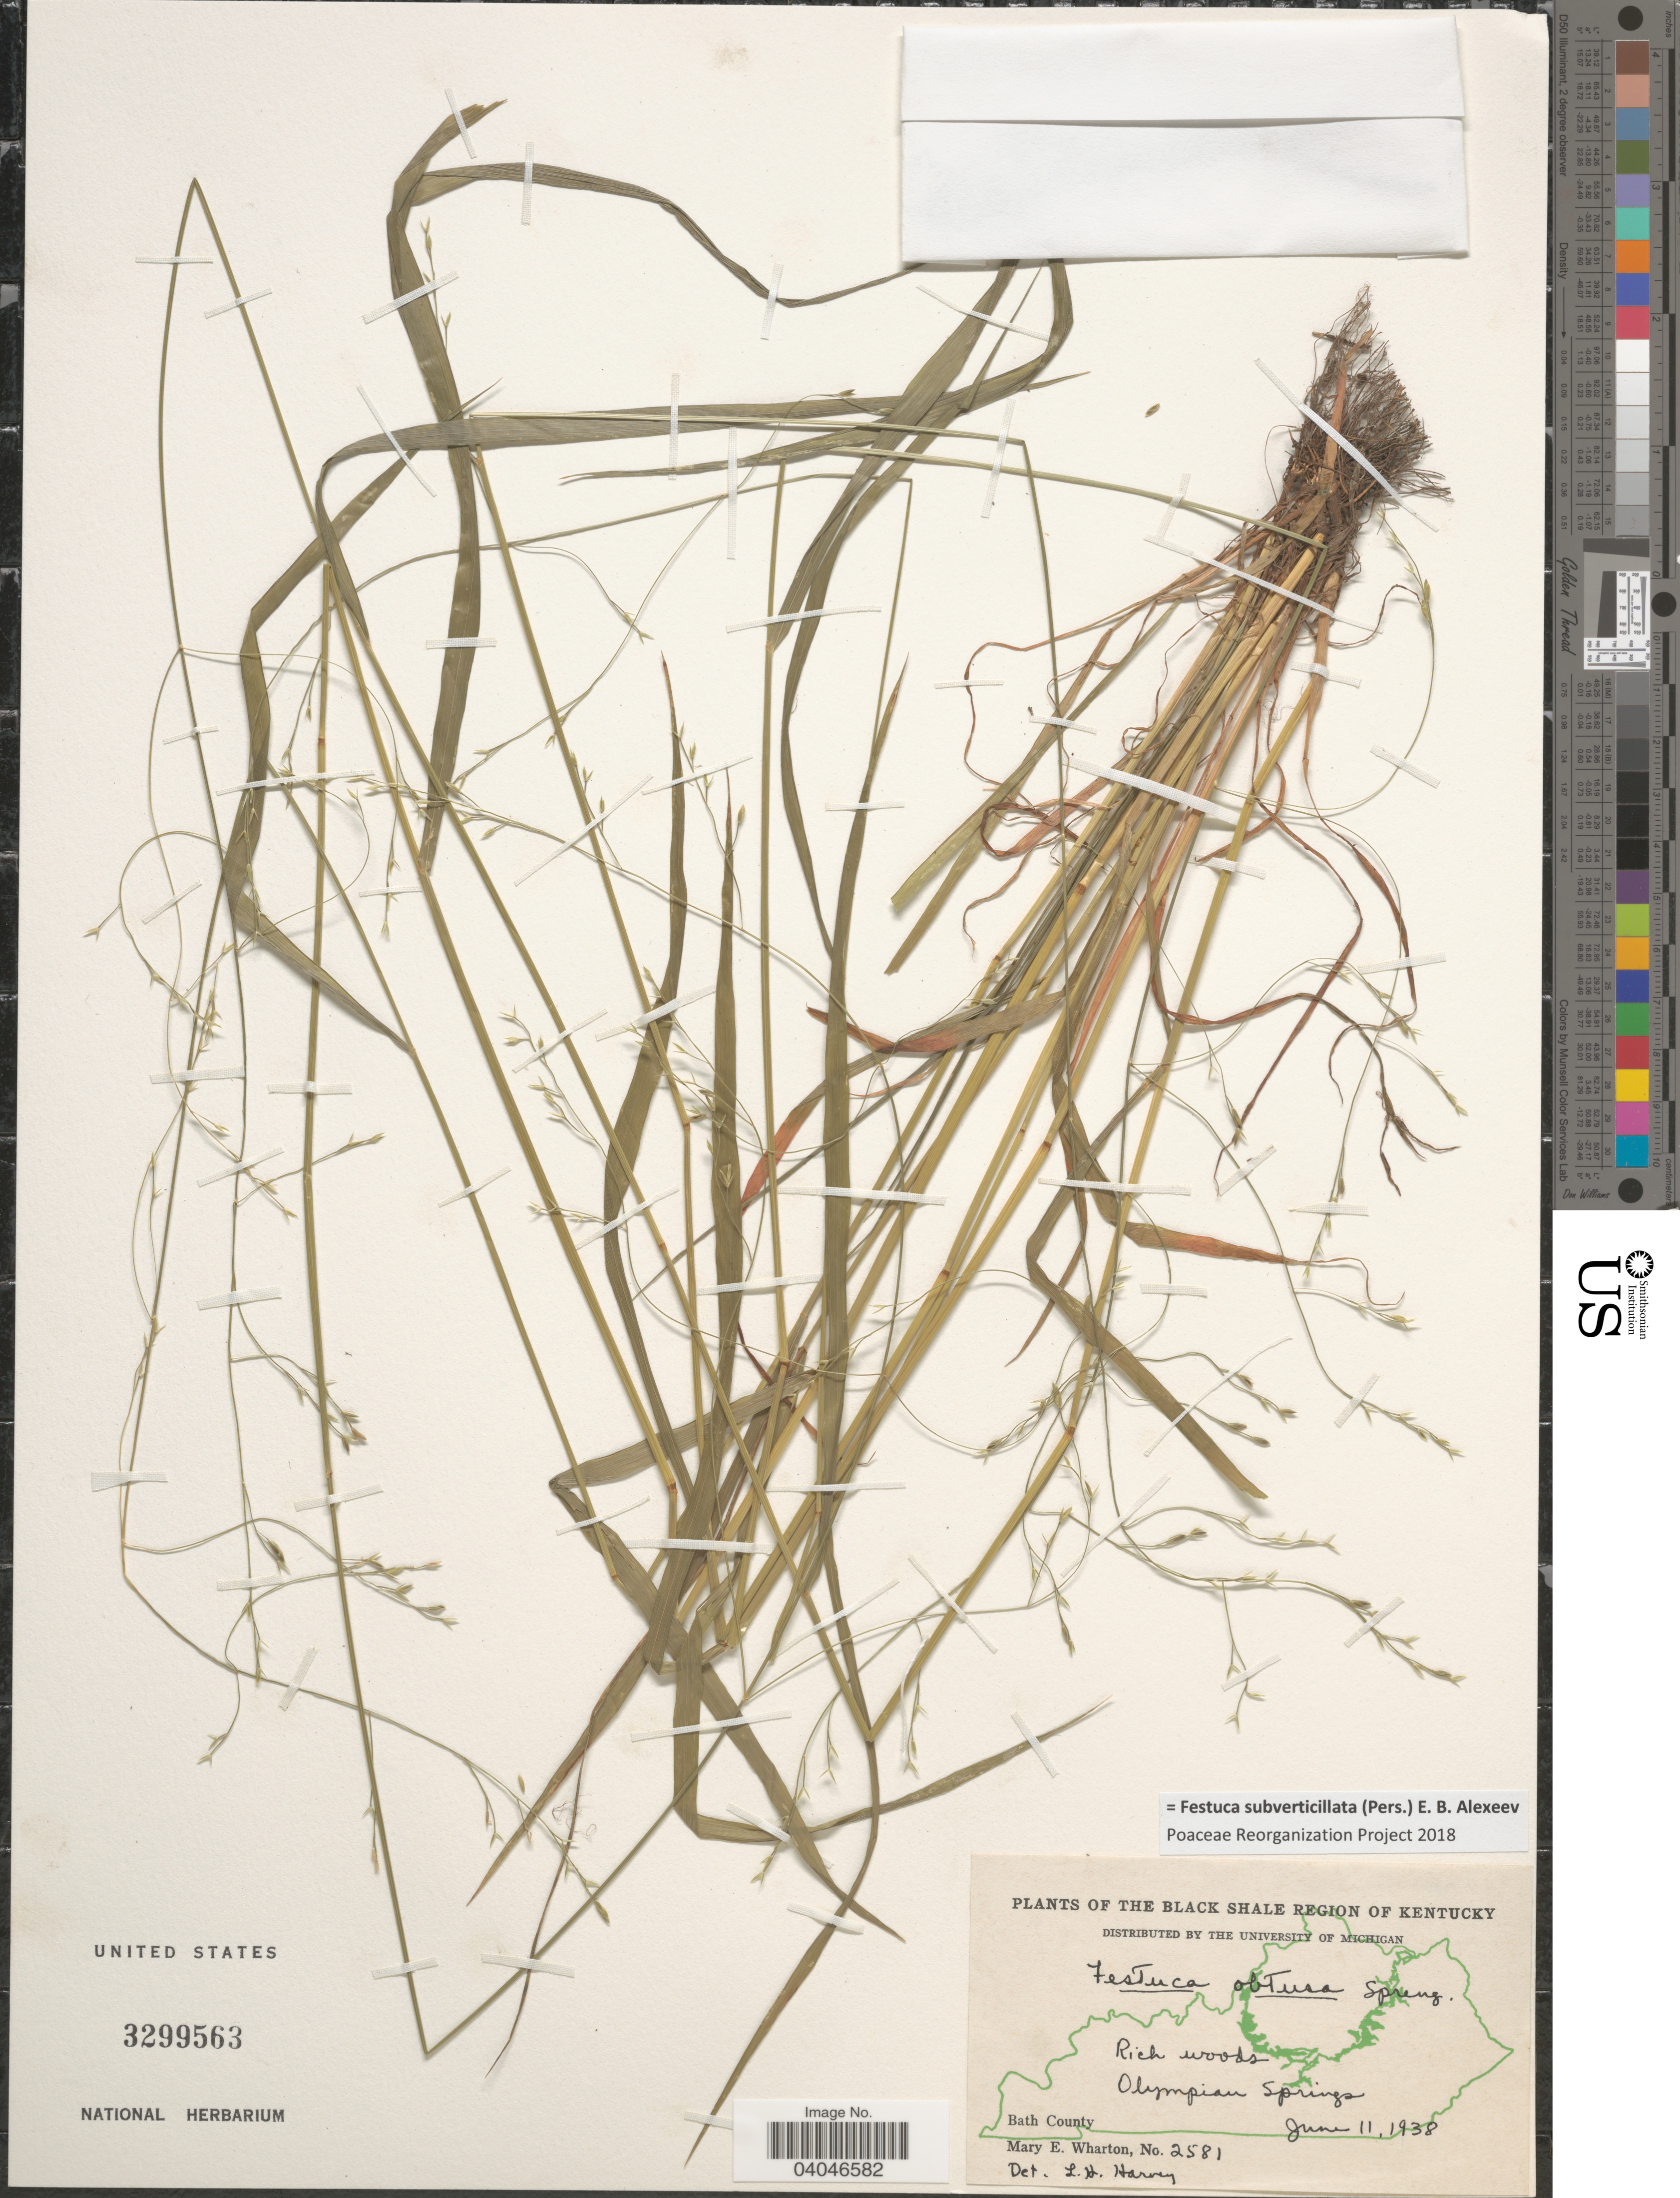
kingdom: Plantae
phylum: Tracheophyta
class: Liliopsida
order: Poales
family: Poaceae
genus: Festuca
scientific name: Festuca subverticillata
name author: (Pers.) E.B. Alexeev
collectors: M. Wharton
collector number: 2581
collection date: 1938-06-11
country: United States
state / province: Kentucky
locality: The Black Shale Region of Kentucky. Rich woods, Olympian Springs. Bath County.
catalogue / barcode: US 3299563